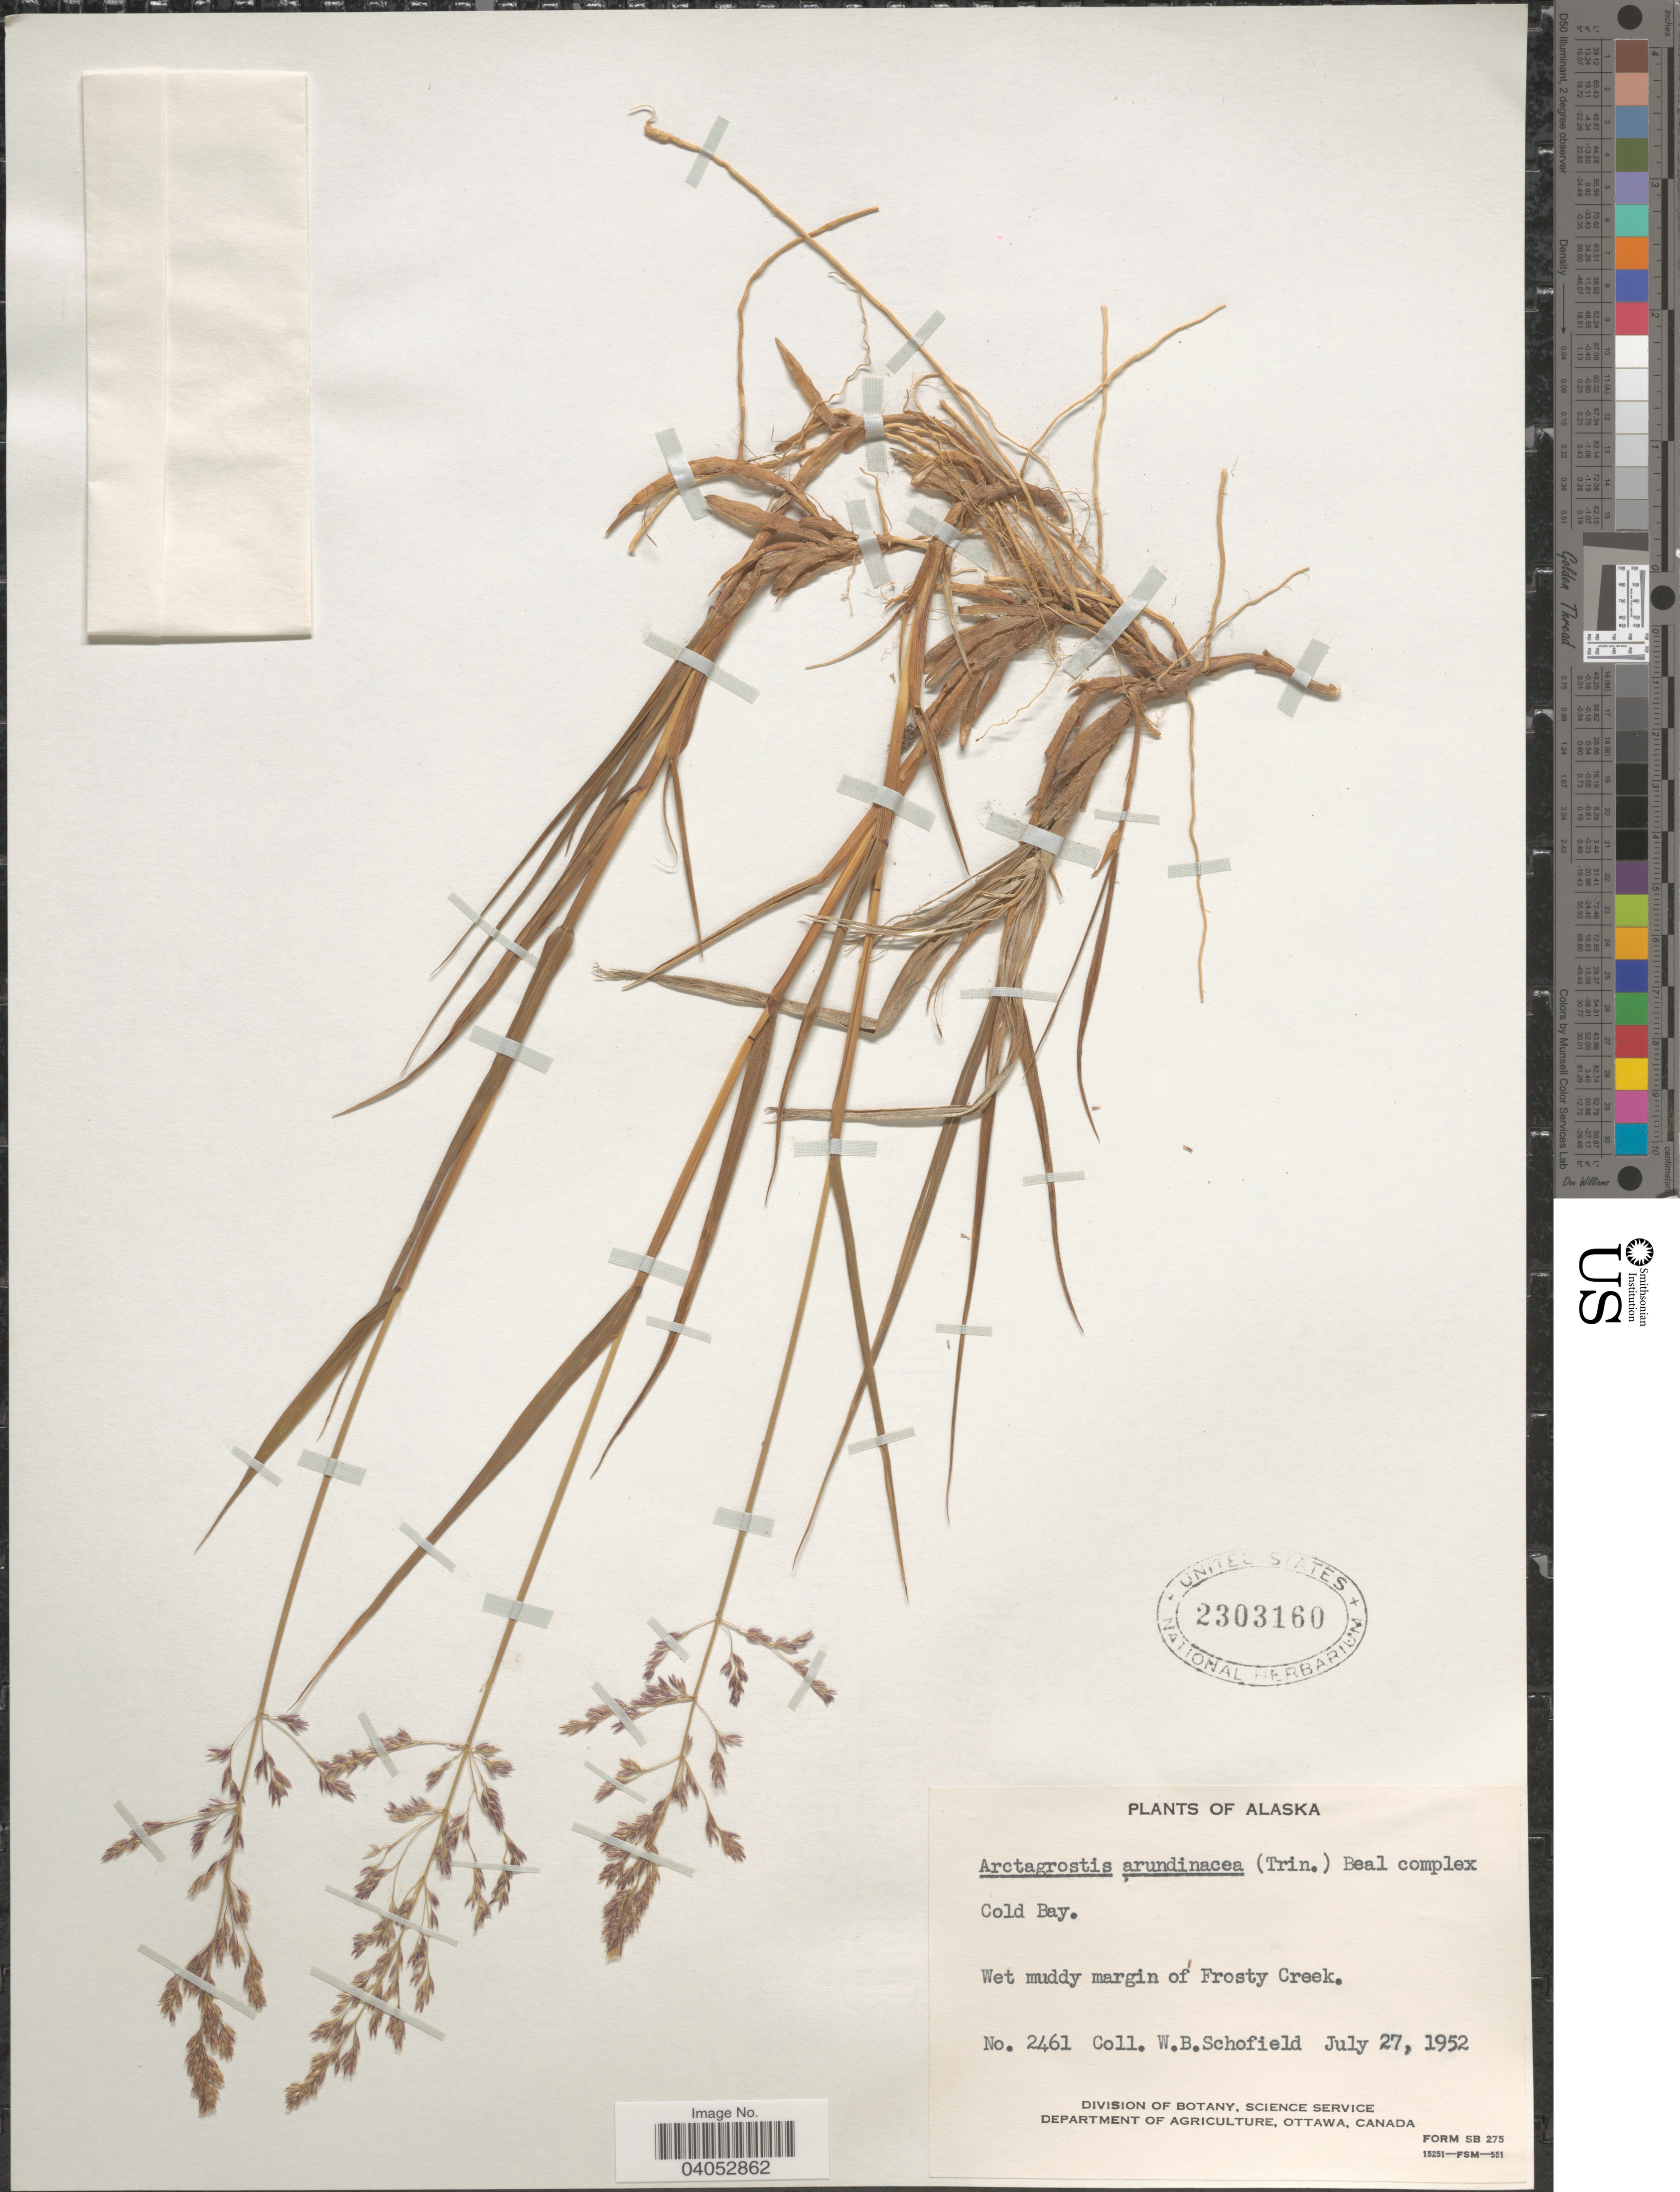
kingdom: Plantae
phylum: Tracheophyta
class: Liliopsida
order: Poales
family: Poaceae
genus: Arctagrostis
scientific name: Arctagrostis latifolia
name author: (R. Br.) Griseb.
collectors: W. Schofield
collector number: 2461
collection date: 1952-07-27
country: United States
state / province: Alaska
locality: Cold Bay. Wet muddy margin of Frosty Creek.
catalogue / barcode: US 2303160